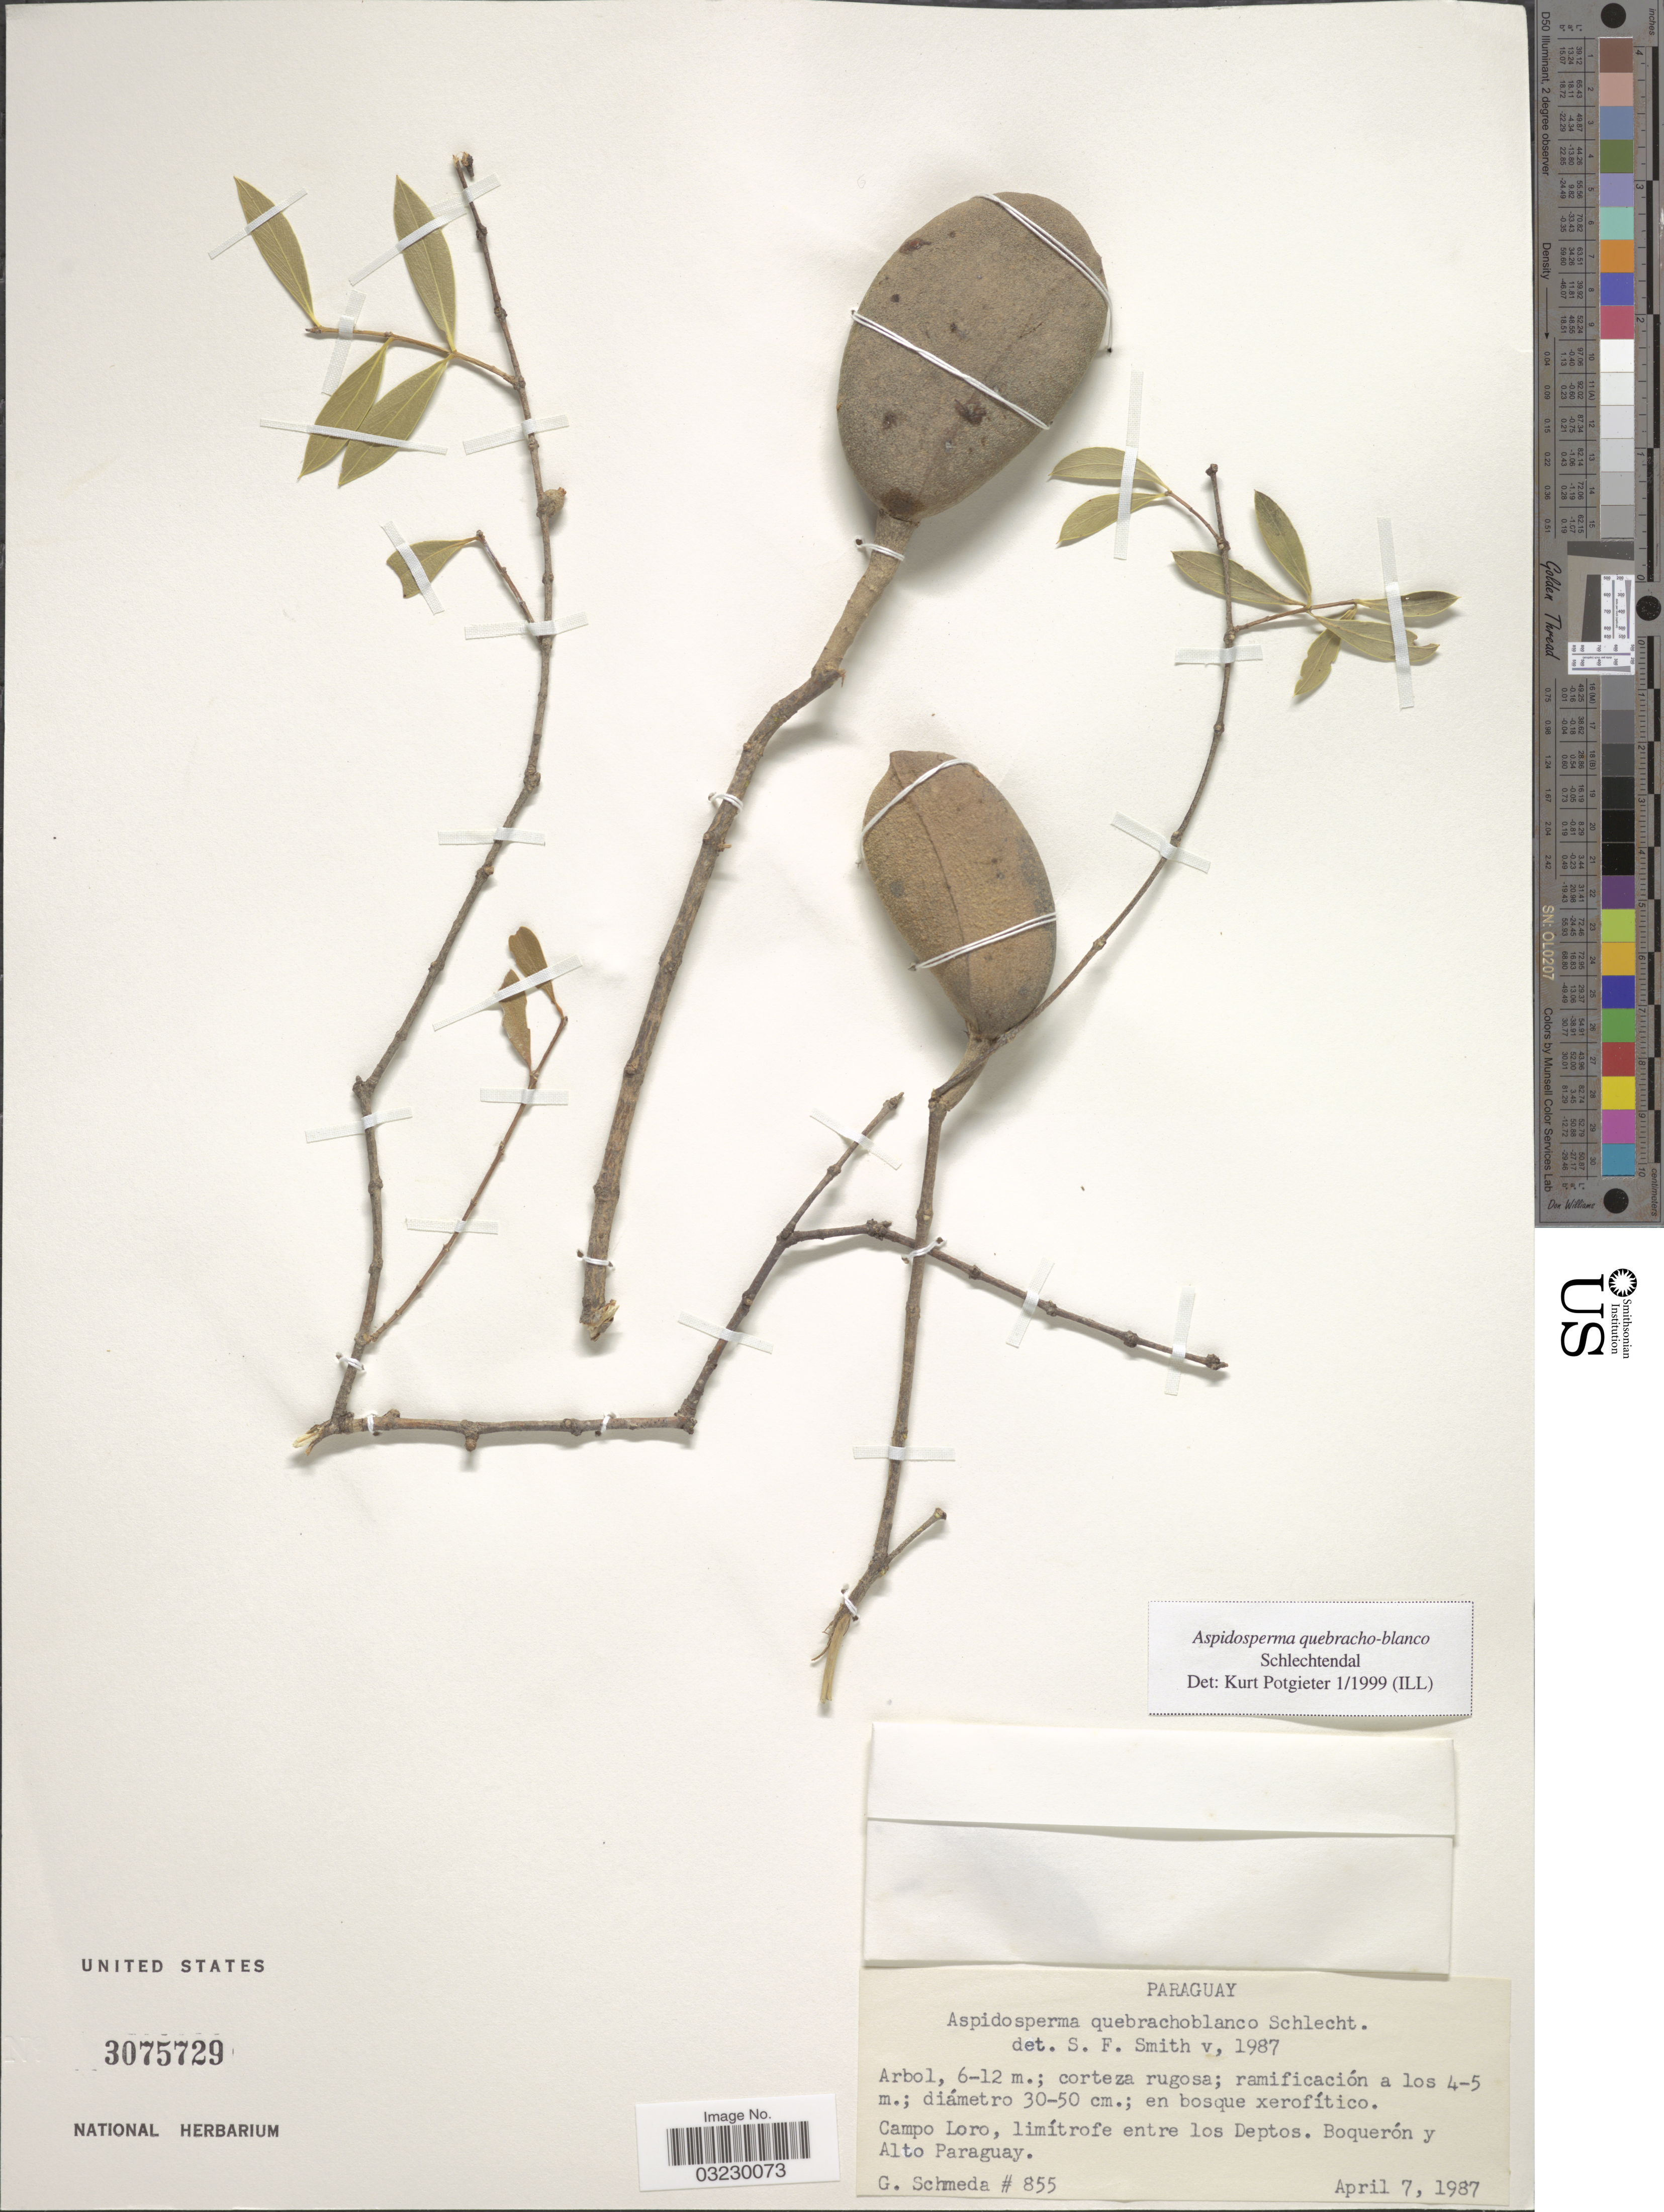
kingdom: Plantae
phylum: Tracheophyta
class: Magnoliopsida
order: Gentianales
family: Apocynaceae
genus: Aspidosperma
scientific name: Aspidosperma quebracho-blanco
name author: Schltdl.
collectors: G. Schmeda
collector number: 855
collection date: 1987-04-07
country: Paraguay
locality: Campo Loro, limítrofe entre los Deptos. Boquerón y Alto Paraguay.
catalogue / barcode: US 3075729